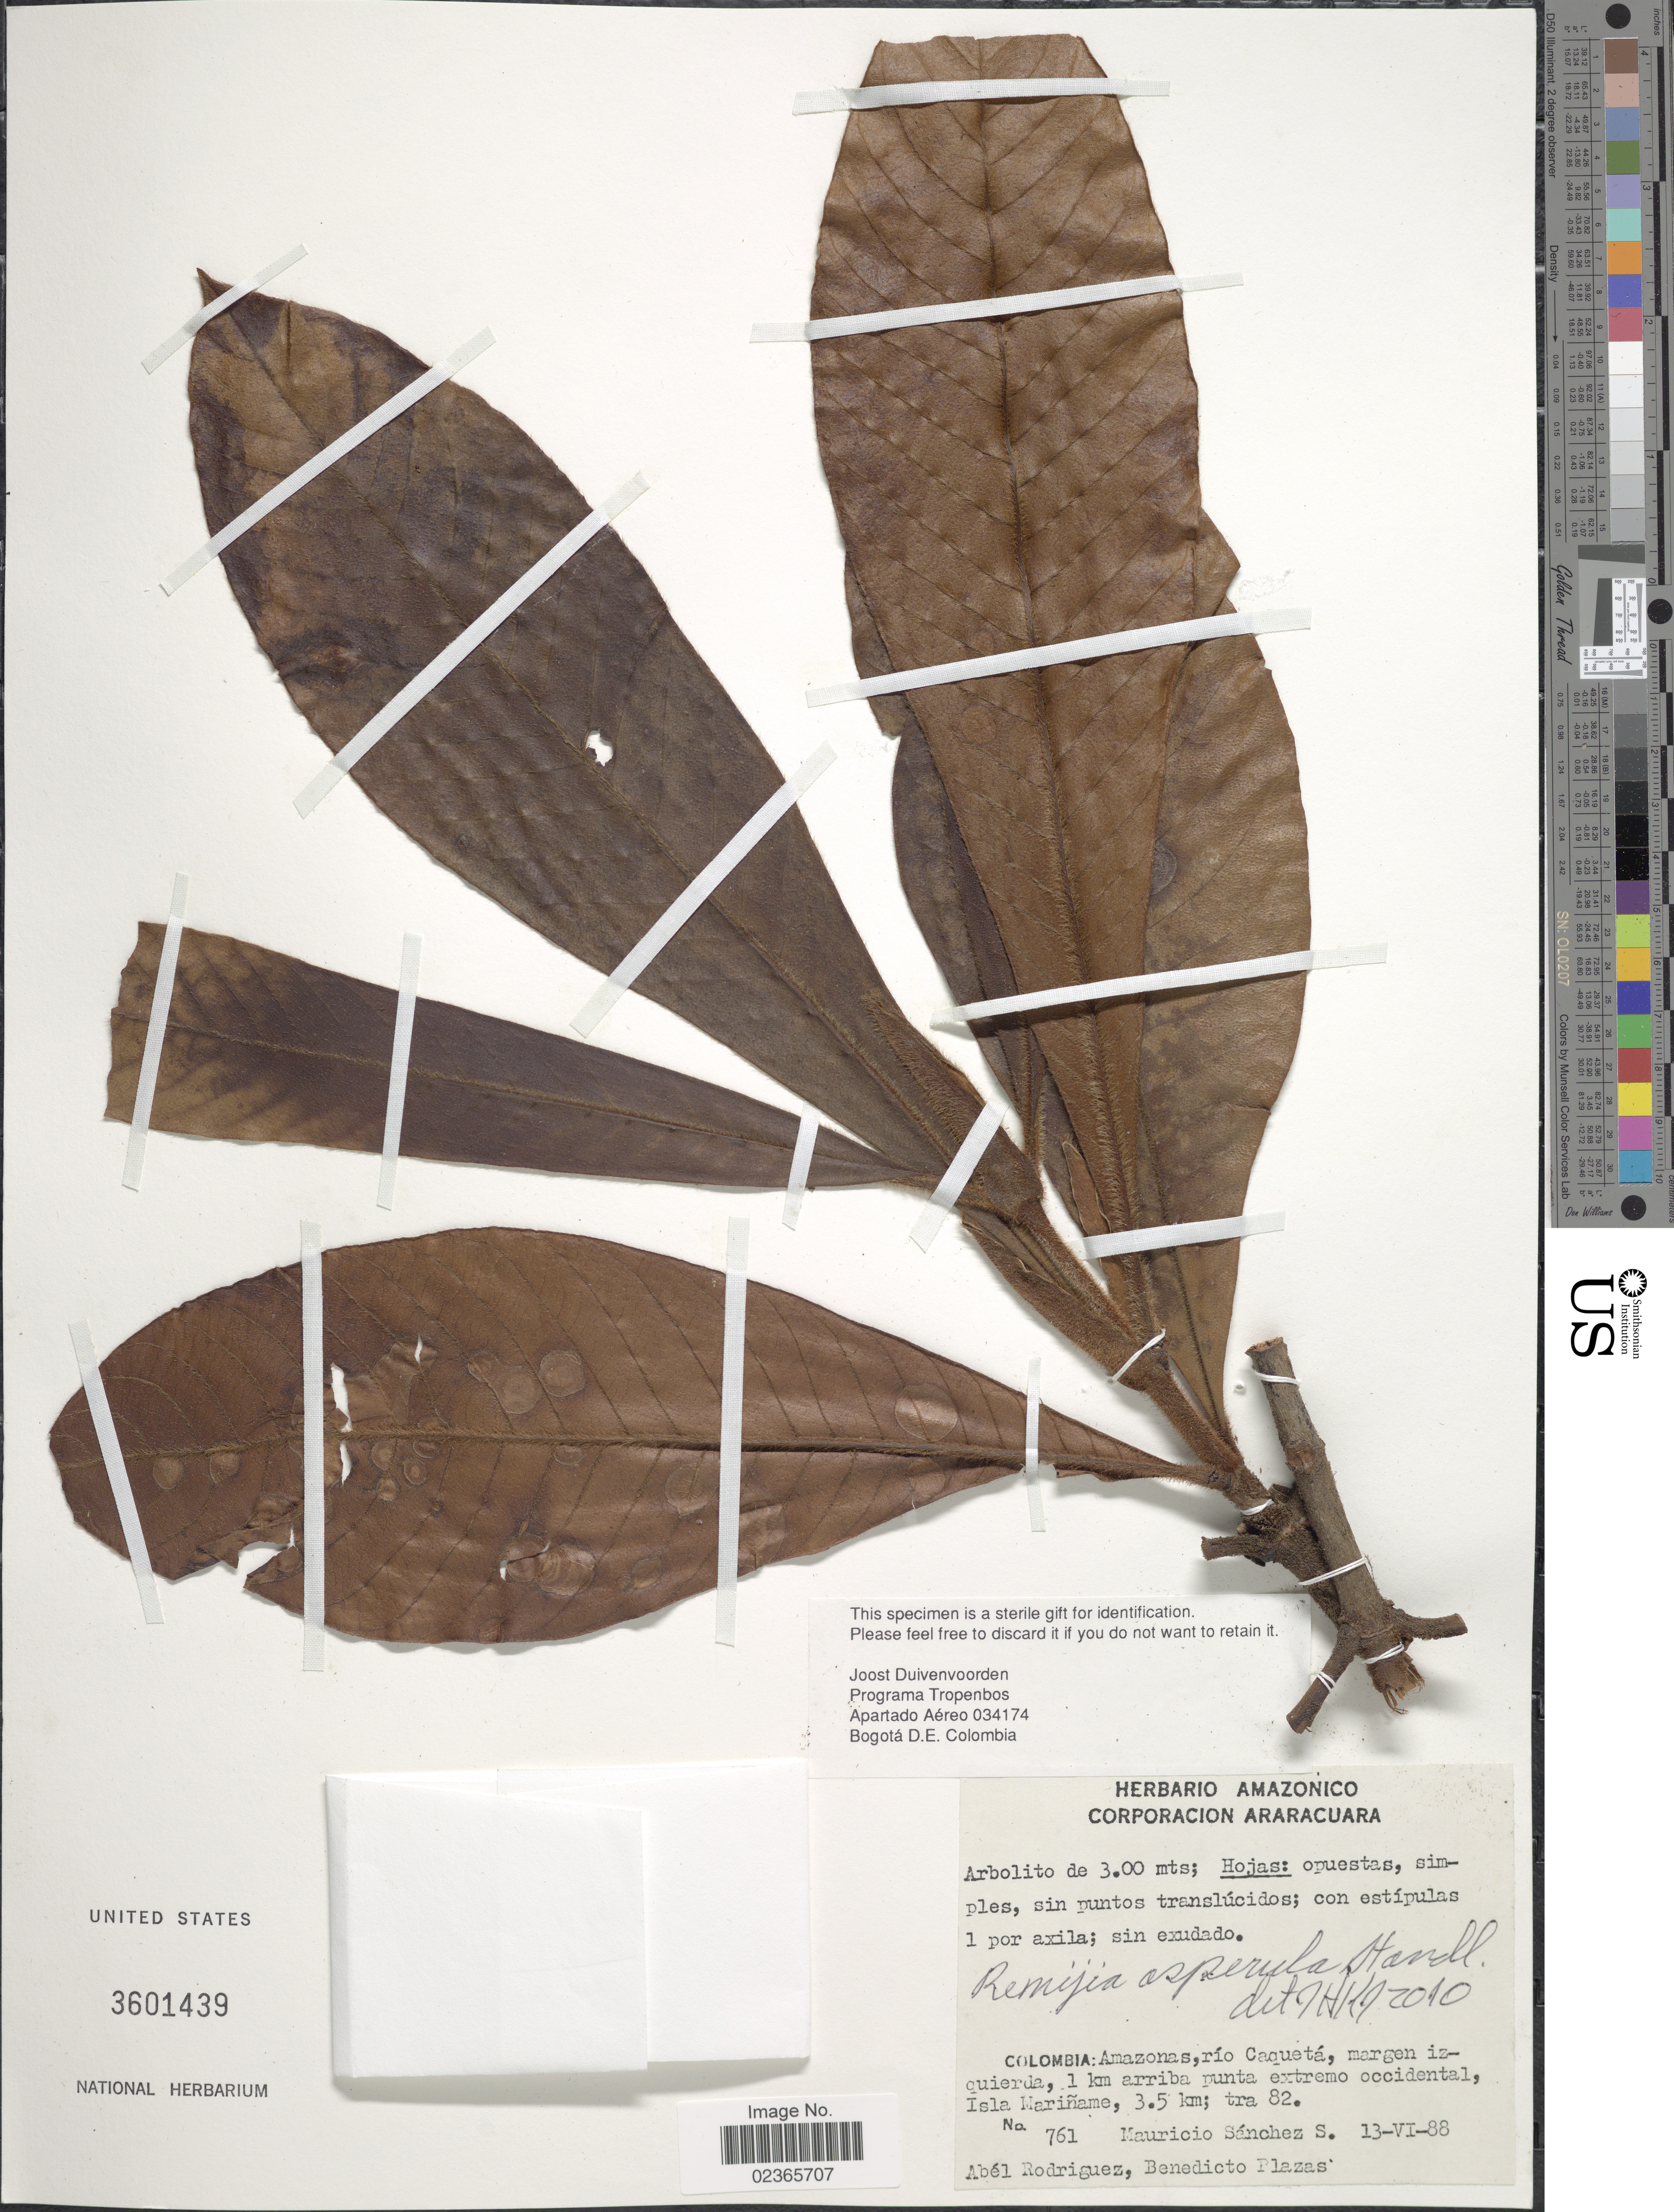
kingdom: Plantae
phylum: Tracheophyta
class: Magnoliopsida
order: Gentianales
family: Rubiaceae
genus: Remijia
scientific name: Remijia asperula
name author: Standl.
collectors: A. Rodriguez & B. Plazas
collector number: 761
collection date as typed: Transcribed d/m/y: 13/6/88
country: Colombia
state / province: Amazônas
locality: Rio Caqueta, margen izquierda, 1 km arriba punta extremo occidental, Isla Mariname, 3.5 km; tra 82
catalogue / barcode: US 3601439